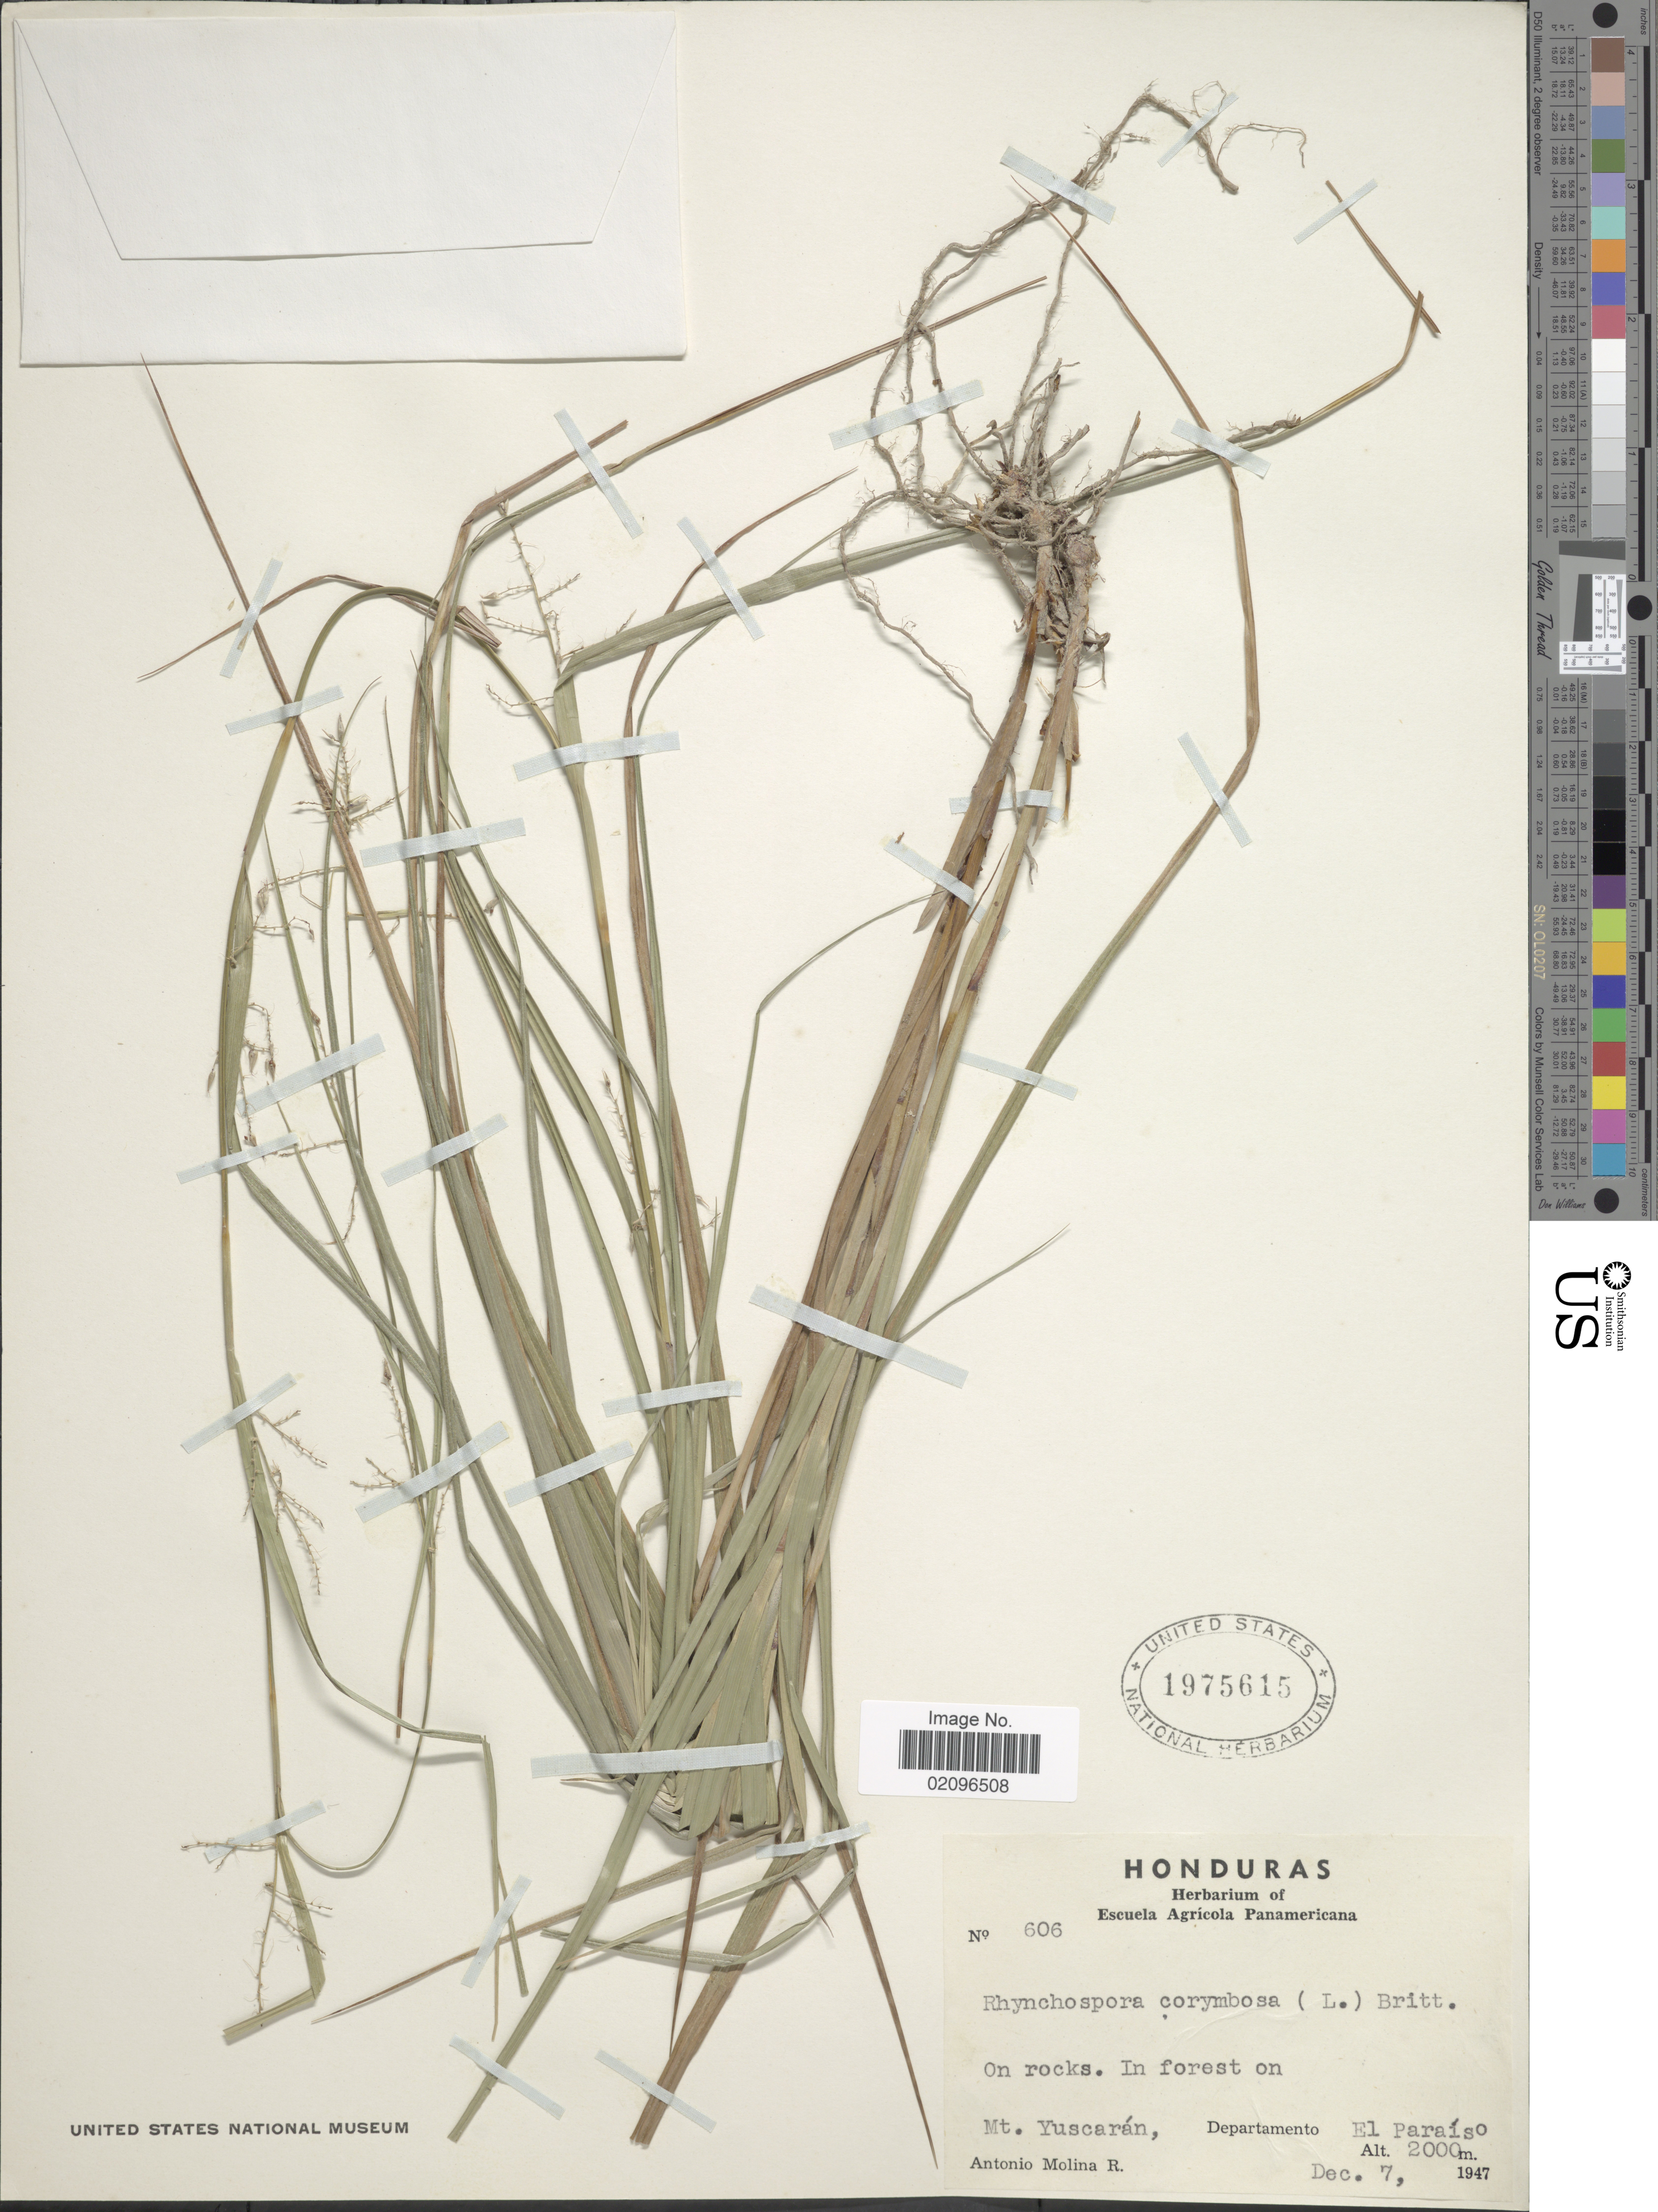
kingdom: Plantae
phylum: Tracheophyta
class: Liliopsida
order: Poales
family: Cyperaceae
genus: Rhynchospora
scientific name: Rhynchospora sp.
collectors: A. Molina R.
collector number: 606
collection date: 1947-12-07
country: Honduras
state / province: El Paraíso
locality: On rocks, In forest on Mt. Yuscaran, Departament El Paraiso.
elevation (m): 2000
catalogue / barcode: US 1975615